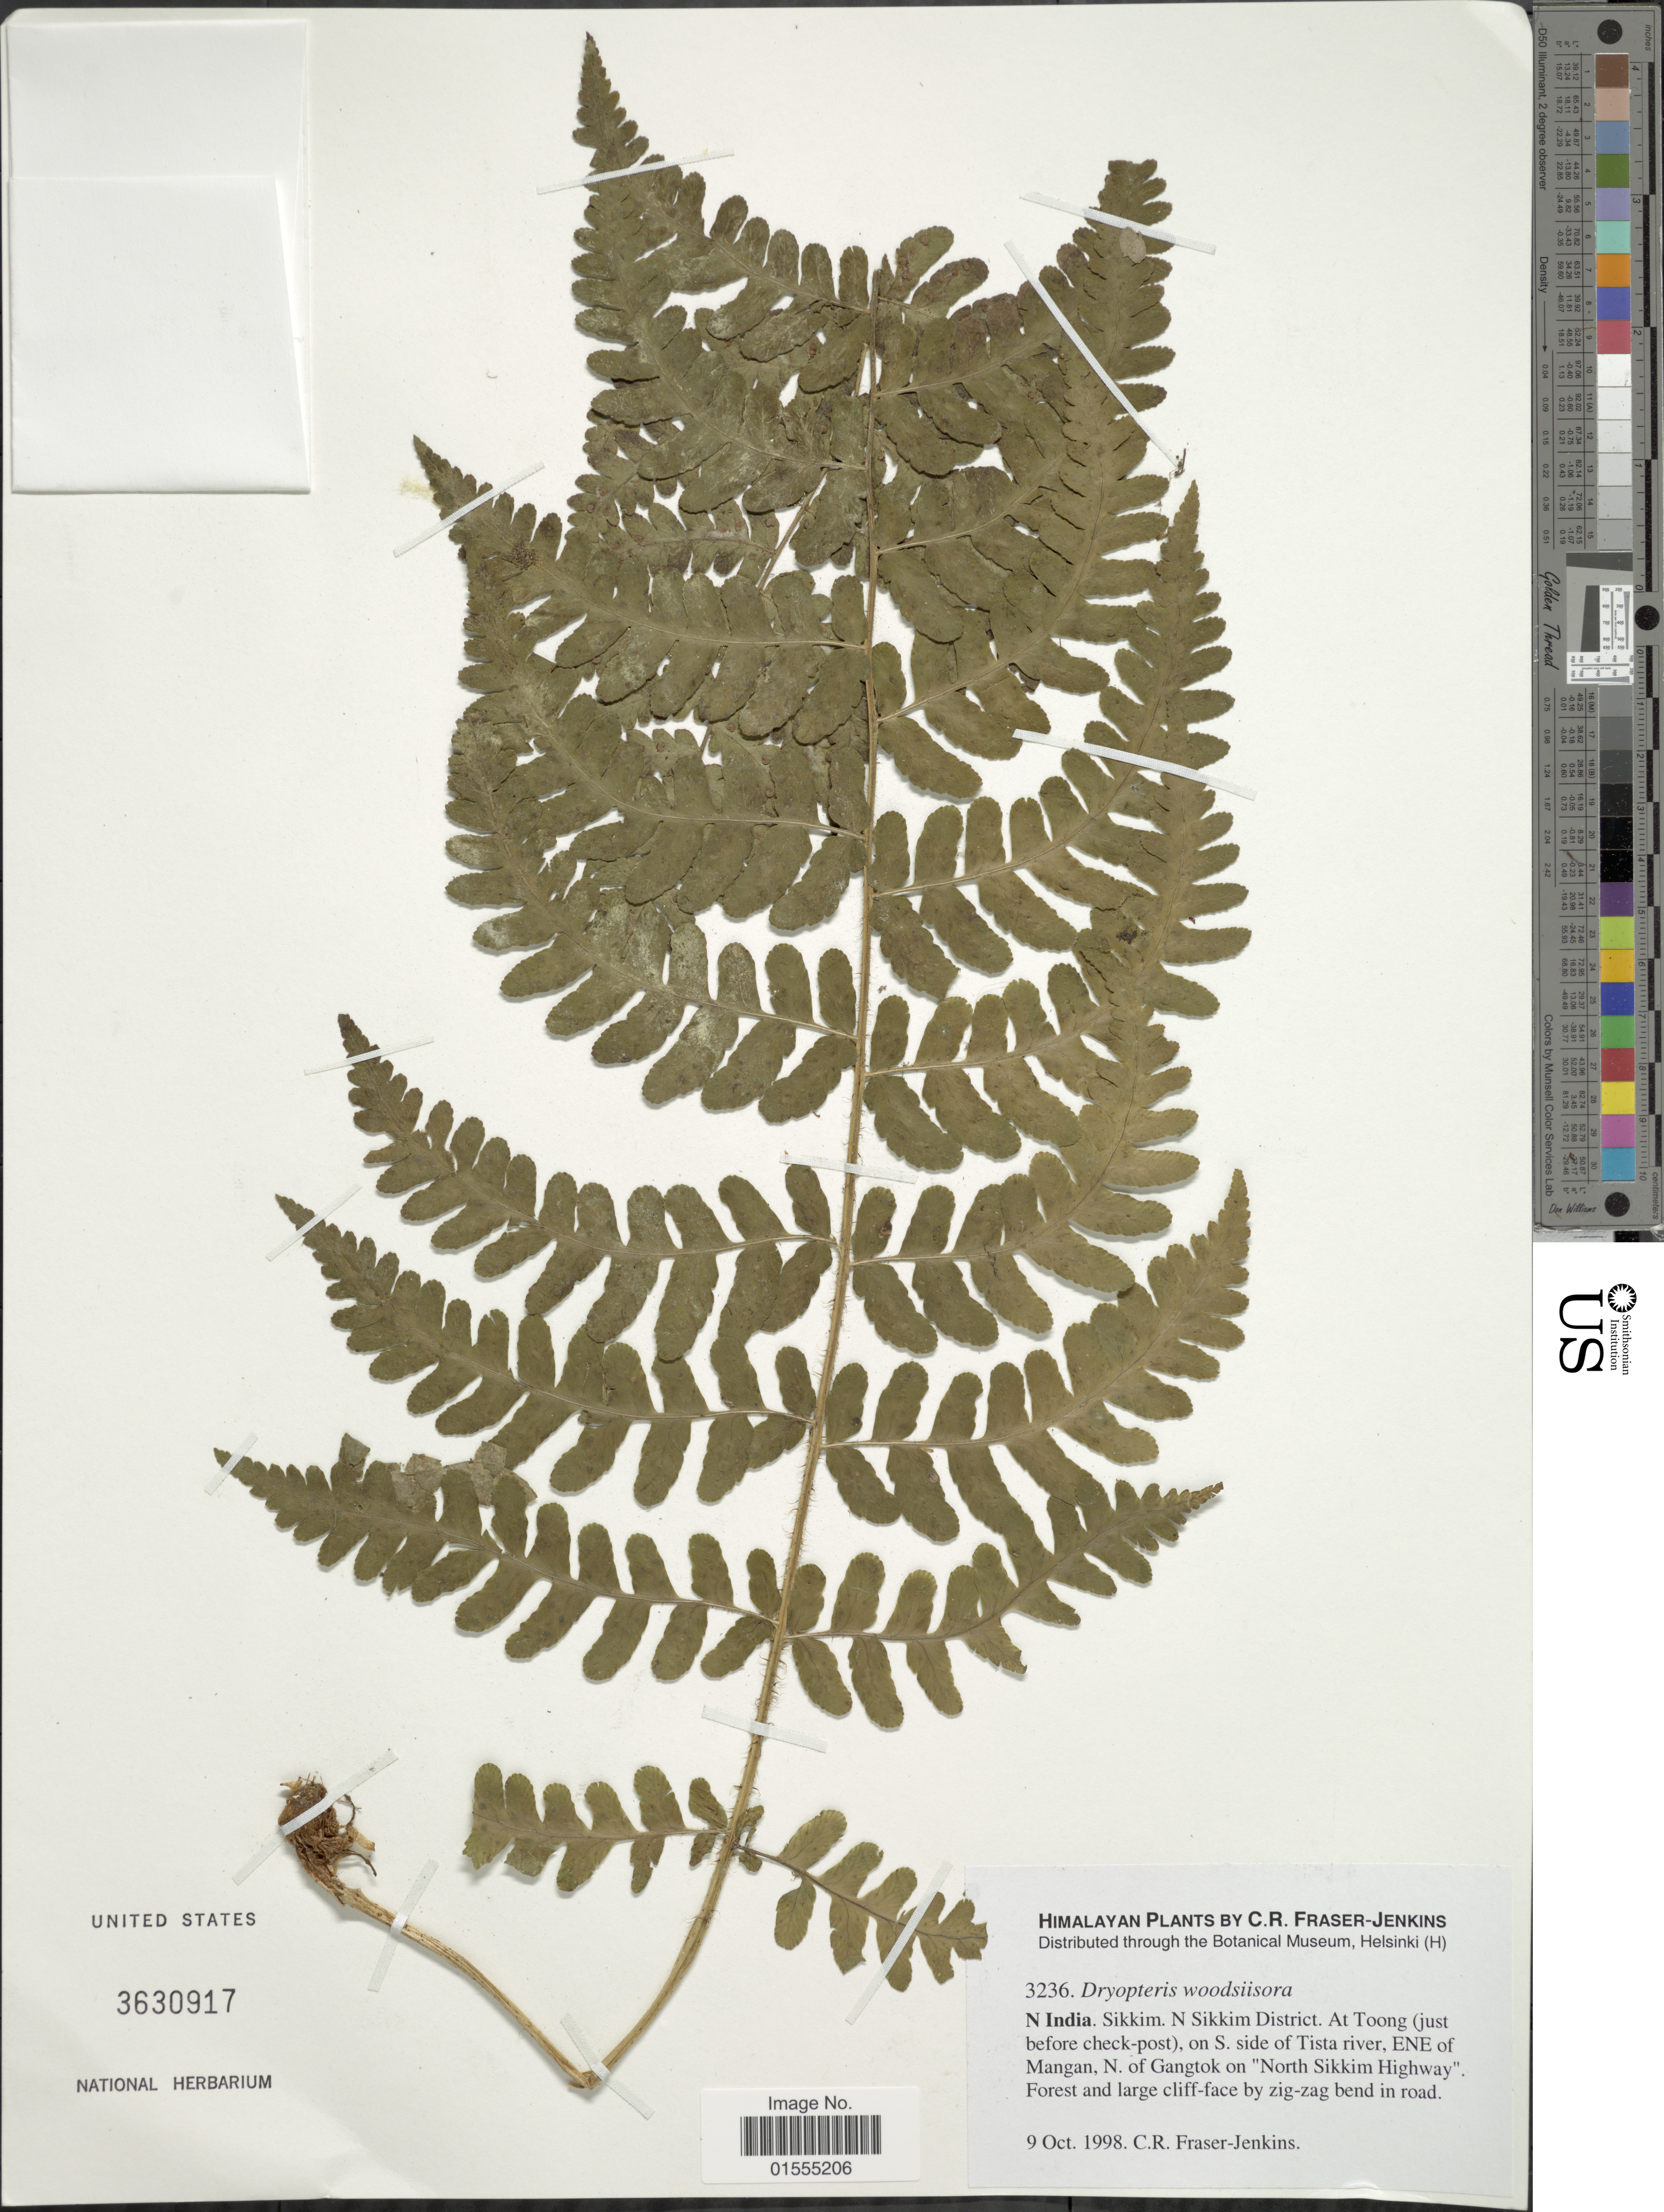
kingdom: Plantae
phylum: Tracheophyta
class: Polypodiopsida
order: Polypodiales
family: Dryopteridaceae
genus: Dryopteris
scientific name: Dryopteris woodsiisora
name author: Hayata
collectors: C. R. Fraser-Jenkins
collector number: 3236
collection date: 1998-10-09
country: India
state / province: Sikkim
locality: N India. Sikkim N Sikkim District. At Toong (just before check-post), on S. side of Tista river, ENE of Mangan, N of Gangtok on 'North Sikkim Highway'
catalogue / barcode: US 3630917